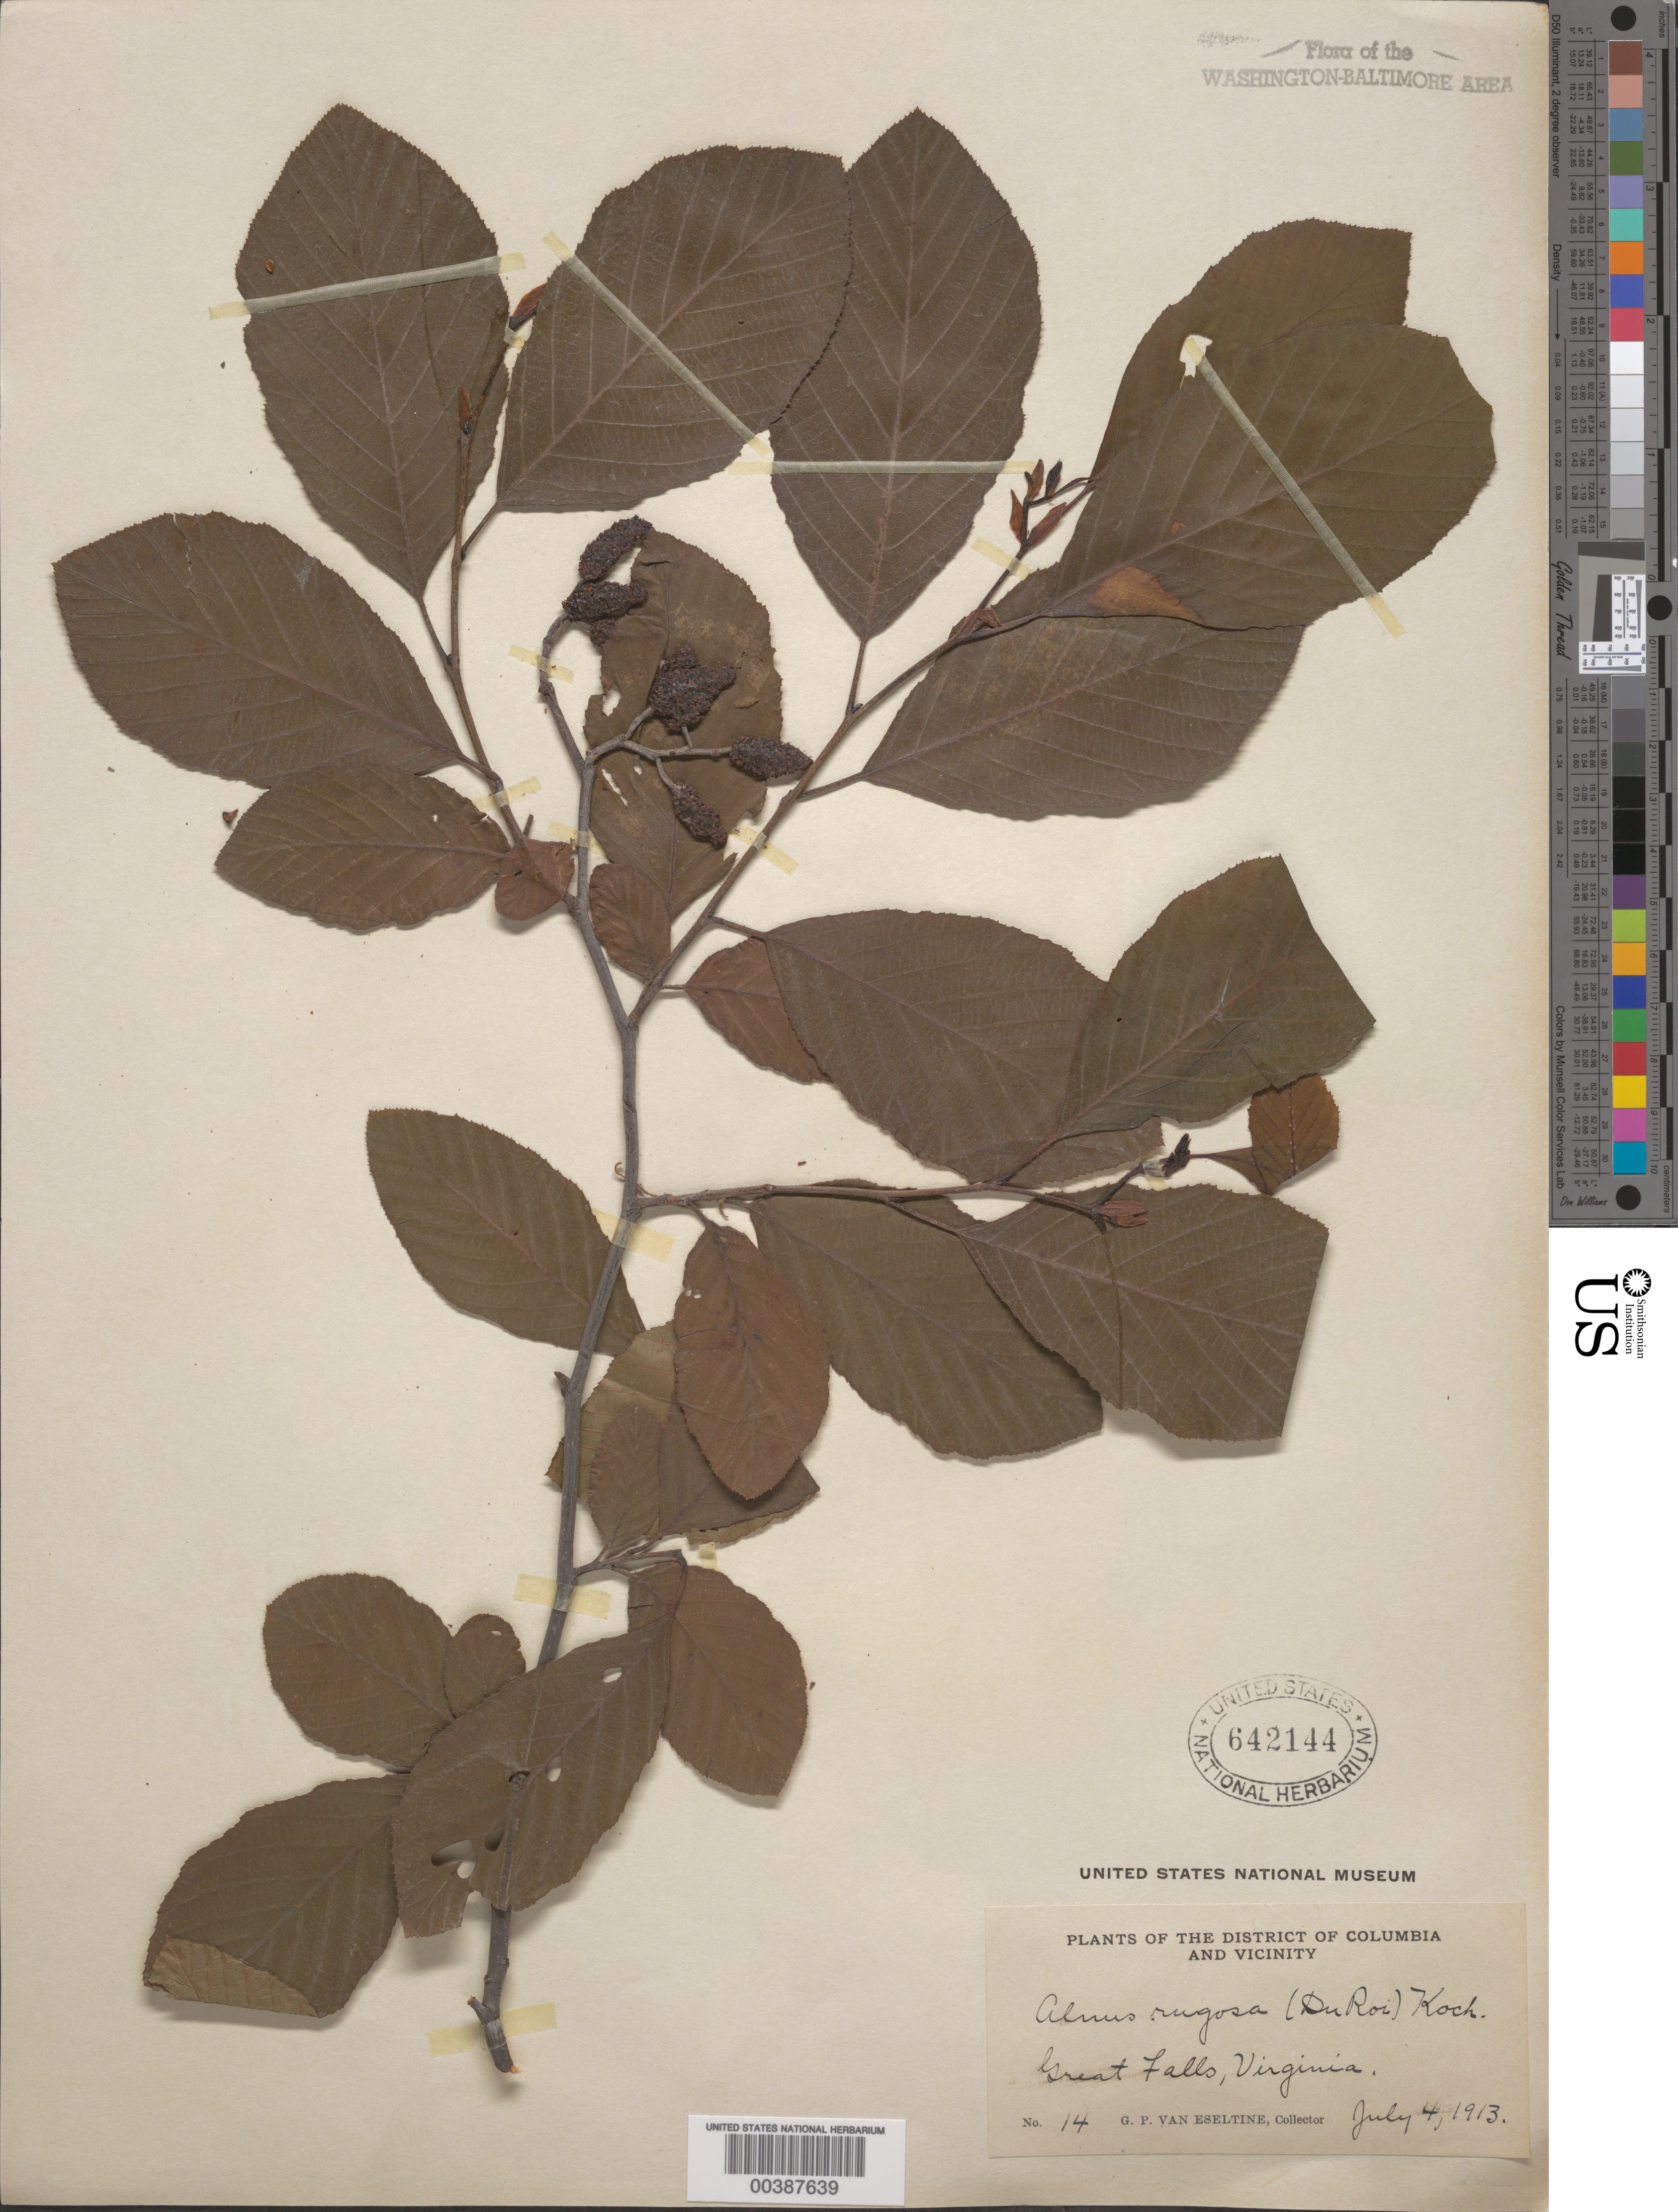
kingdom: Plantae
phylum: Tracheophyta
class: Magnoliopsida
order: Fagales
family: Betulaceae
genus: Alnus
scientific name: Alnus serrulata var. vulgaris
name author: Fernald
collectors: G. P. Van Eseltine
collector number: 14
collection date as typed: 04 Jul 1913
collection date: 1913-07-04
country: United States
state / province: Virginia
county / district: Fairfax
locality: Great Falls C. & O. Canal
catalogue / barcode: US 642144